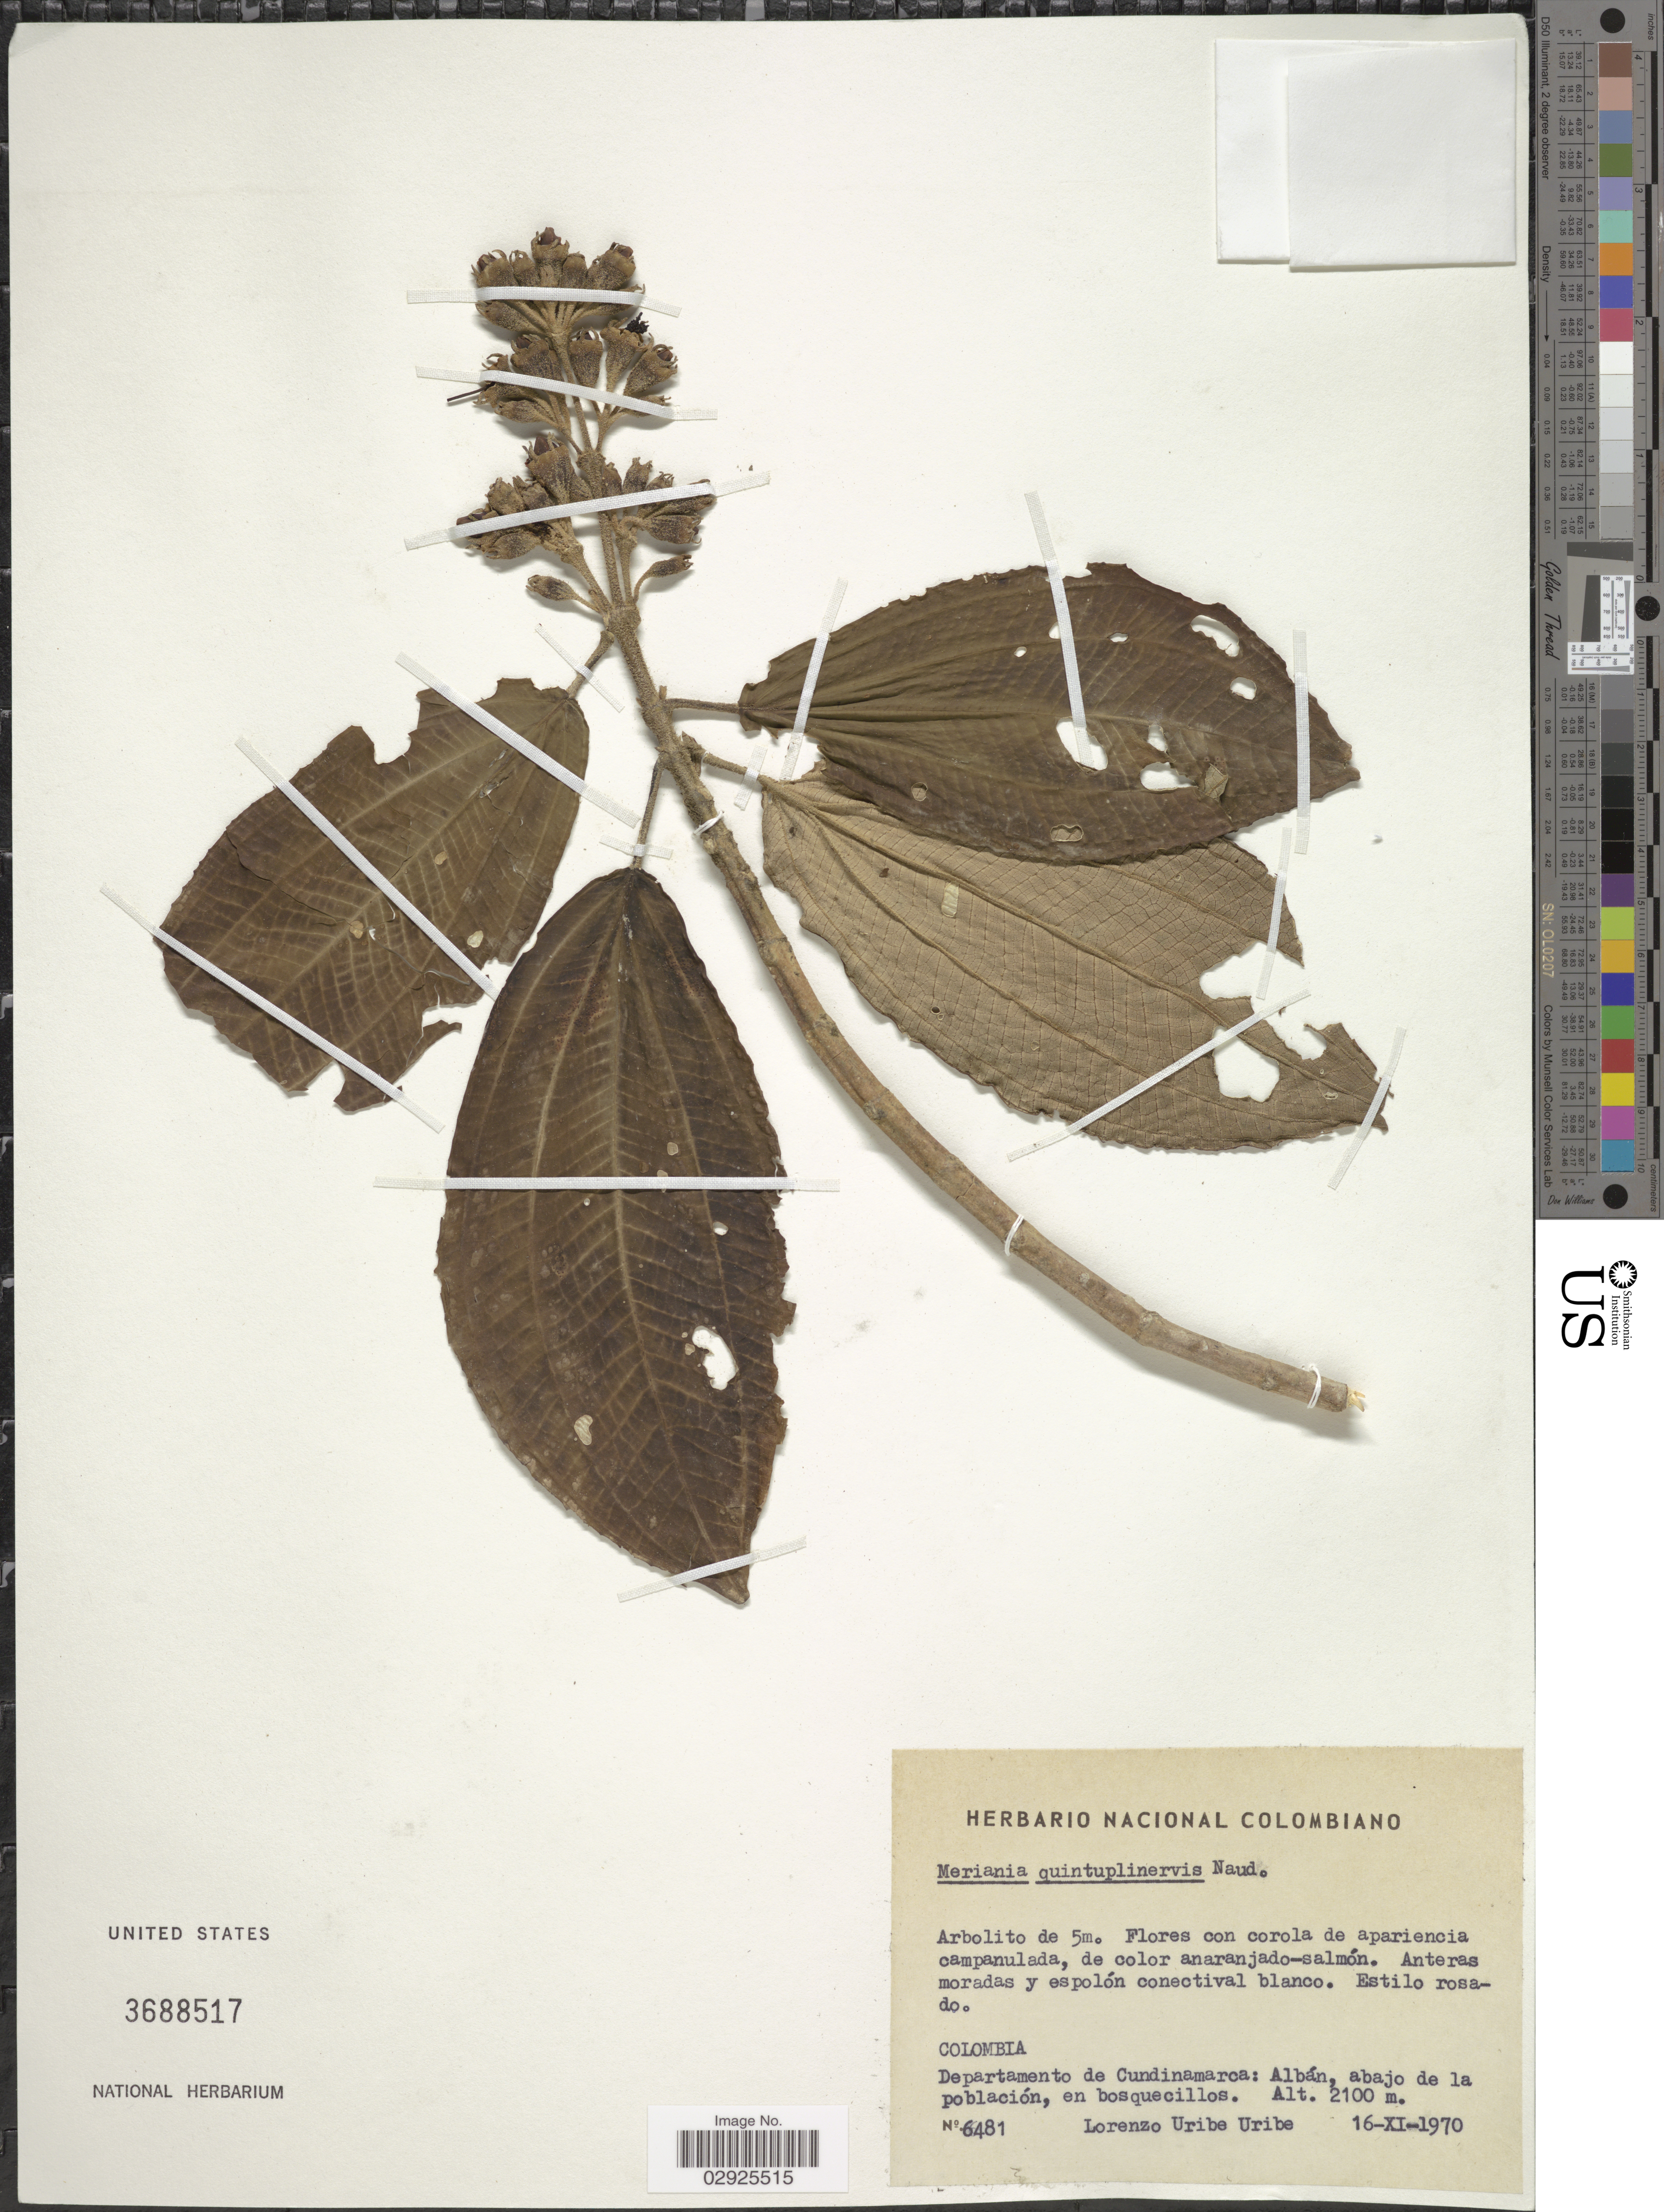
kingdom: Plantae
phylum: Tracheophyta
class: Magnoliopsida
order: Myrtales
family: Melastomataceae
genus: Meriania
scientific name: Meriania quintuplinervis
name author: Naudin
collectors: L. Uribe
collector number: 6481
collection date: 1970-11-16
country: Colombia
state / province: Cundinamarca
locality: Departamento de Cundinamarca: Albán, abajo de la población, en bosquecillos.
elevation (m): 2100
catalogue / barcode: US 3688517